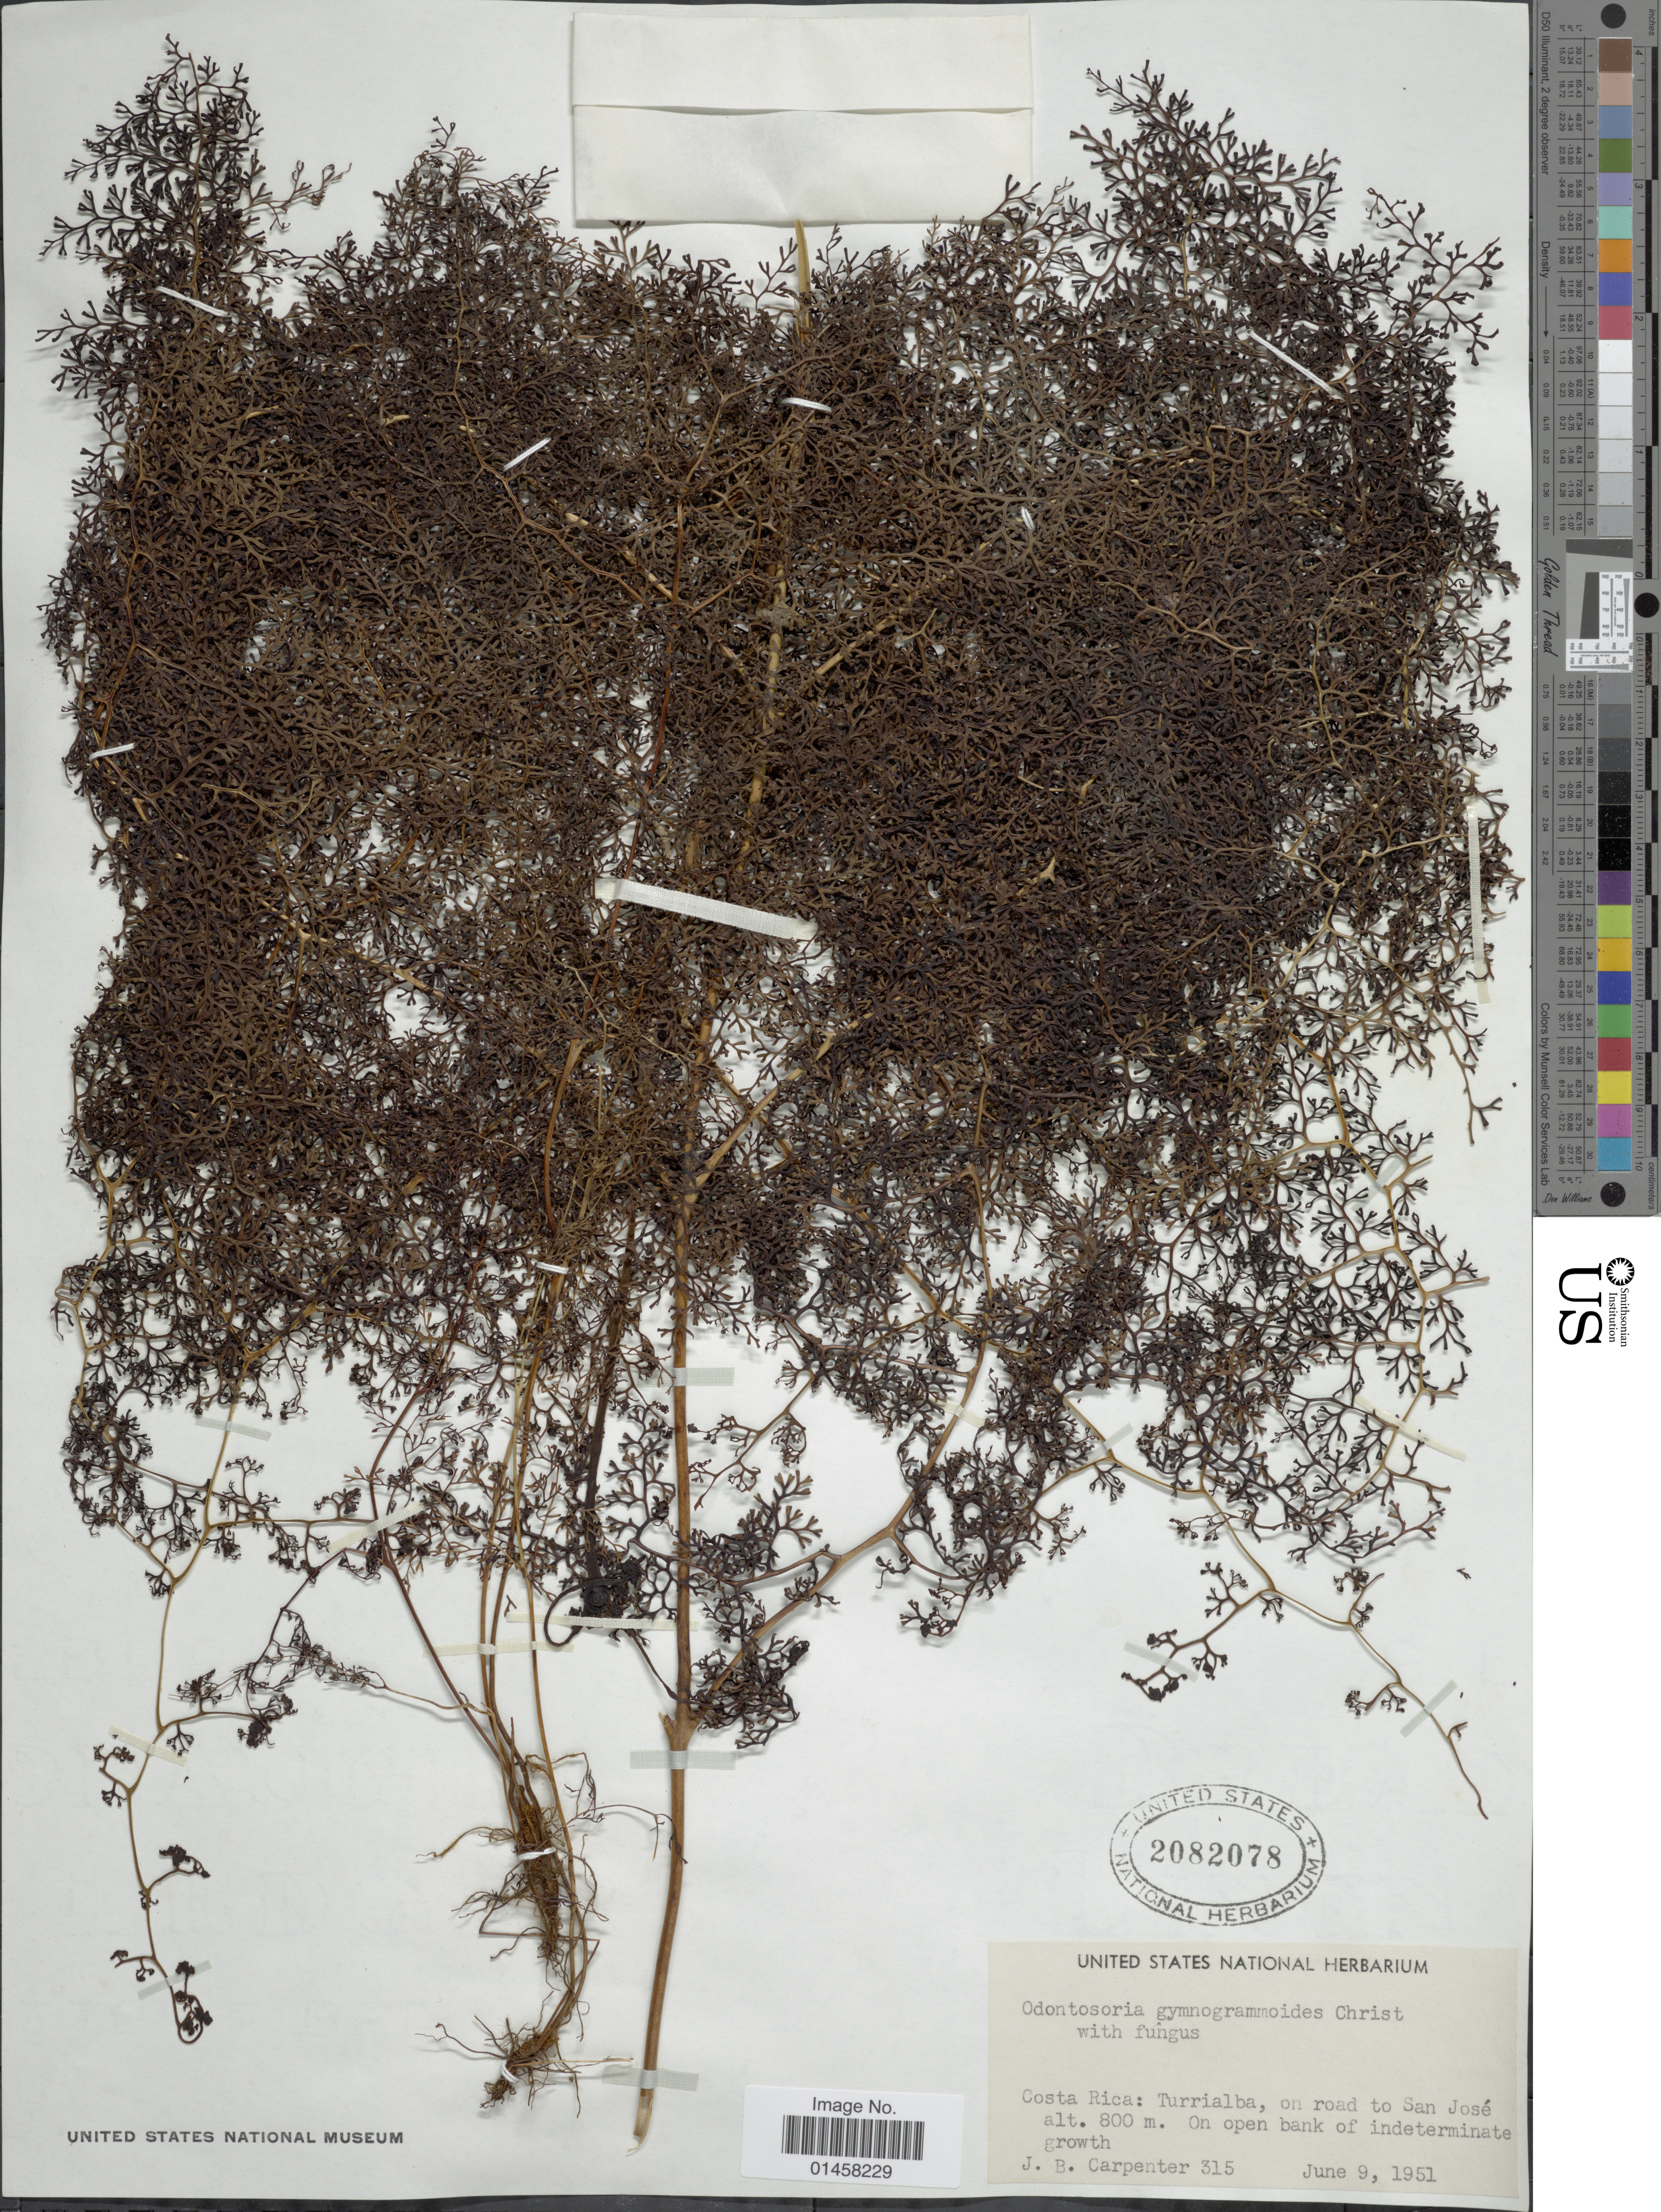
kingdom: Plantae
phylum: Tracheophyta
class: Polypodiopsida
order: Polypodiales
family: Lindsaeaceae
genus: Odontosoria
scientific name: Odontosoria gymnogrammoides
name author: Christ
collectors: J. Carpenter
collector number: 315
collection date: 1951-06-09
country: Costa Rica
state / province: San José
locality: Turrialba, on road to San José.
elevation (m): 800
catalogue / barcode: US 2082078